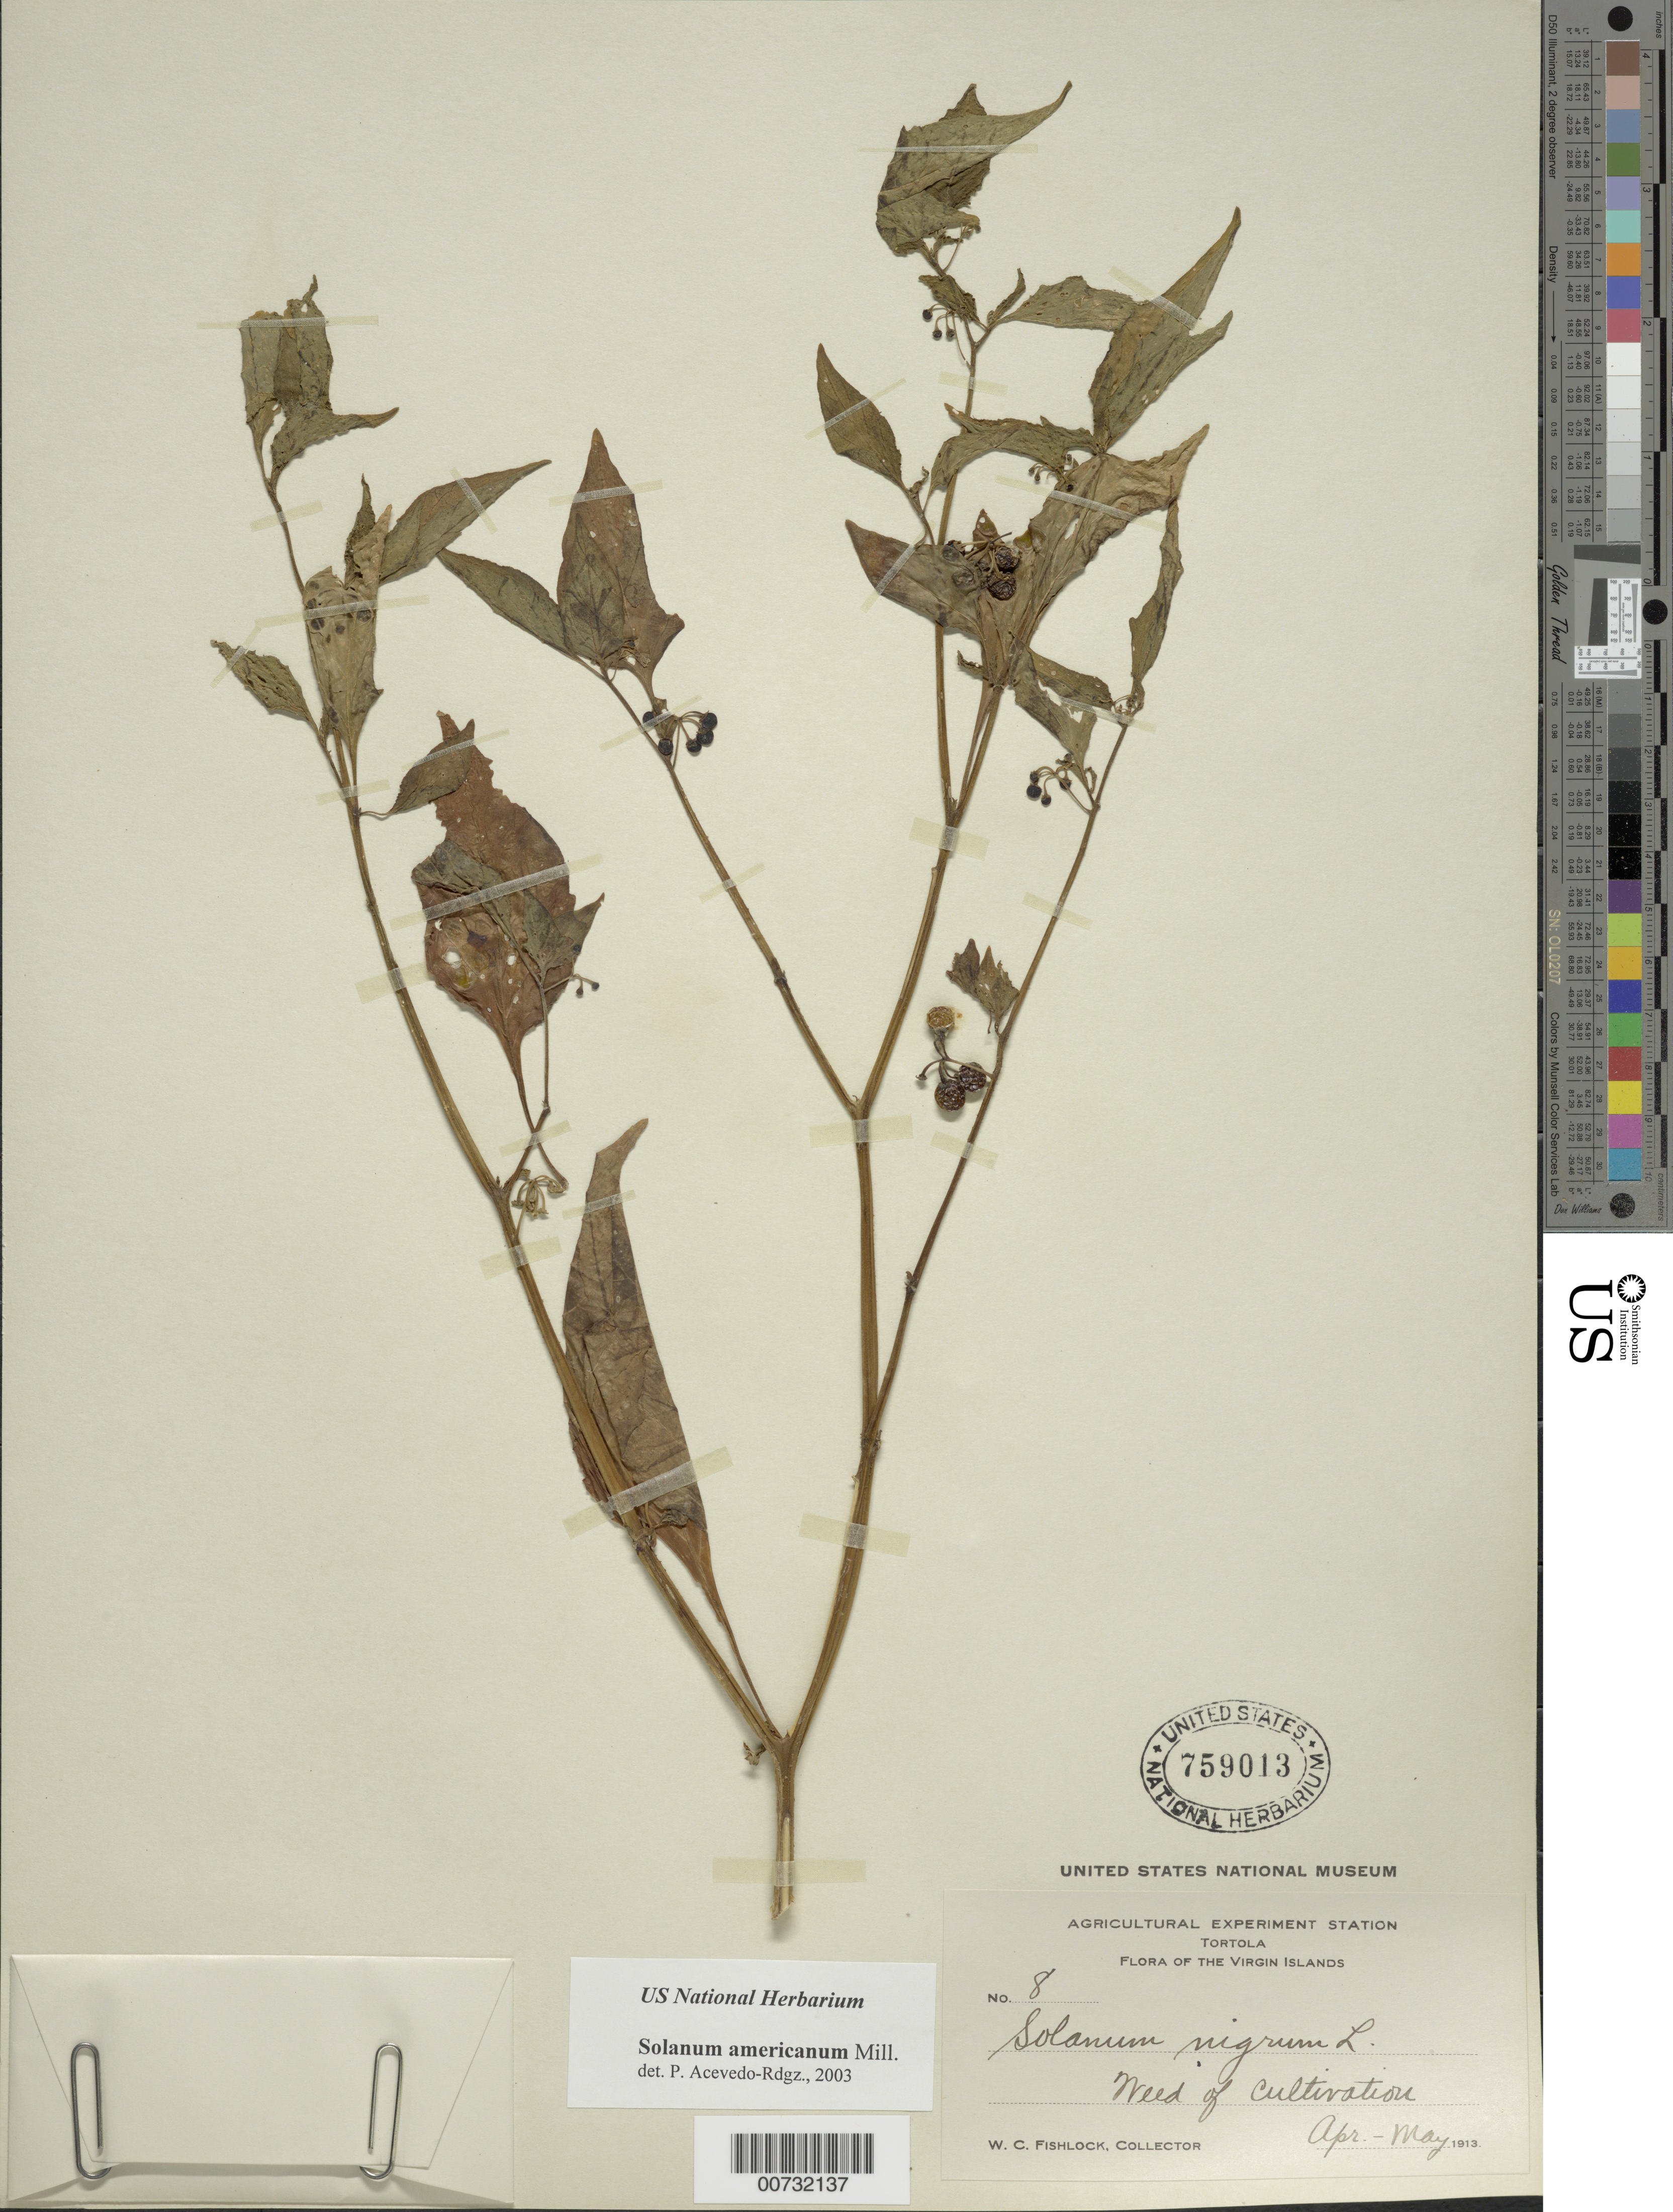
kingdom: Plantae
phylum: Tracheophyta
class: Magnoliopsida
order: Solanales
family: Solanaceae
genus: Solanum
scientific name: Solanum americanum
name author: Mill.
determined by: Acevedo-Rodríguez, P., (BOT), Smithsonian Institution - National Museum of Natural History (UNITED STATES)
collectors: W. Fishlock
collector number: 8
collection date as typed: Apr 1913 to -- May 1913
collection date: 1913-04/1913-05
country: British Virgin Islands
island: Tortola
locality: Tortola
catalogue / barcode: US 759013